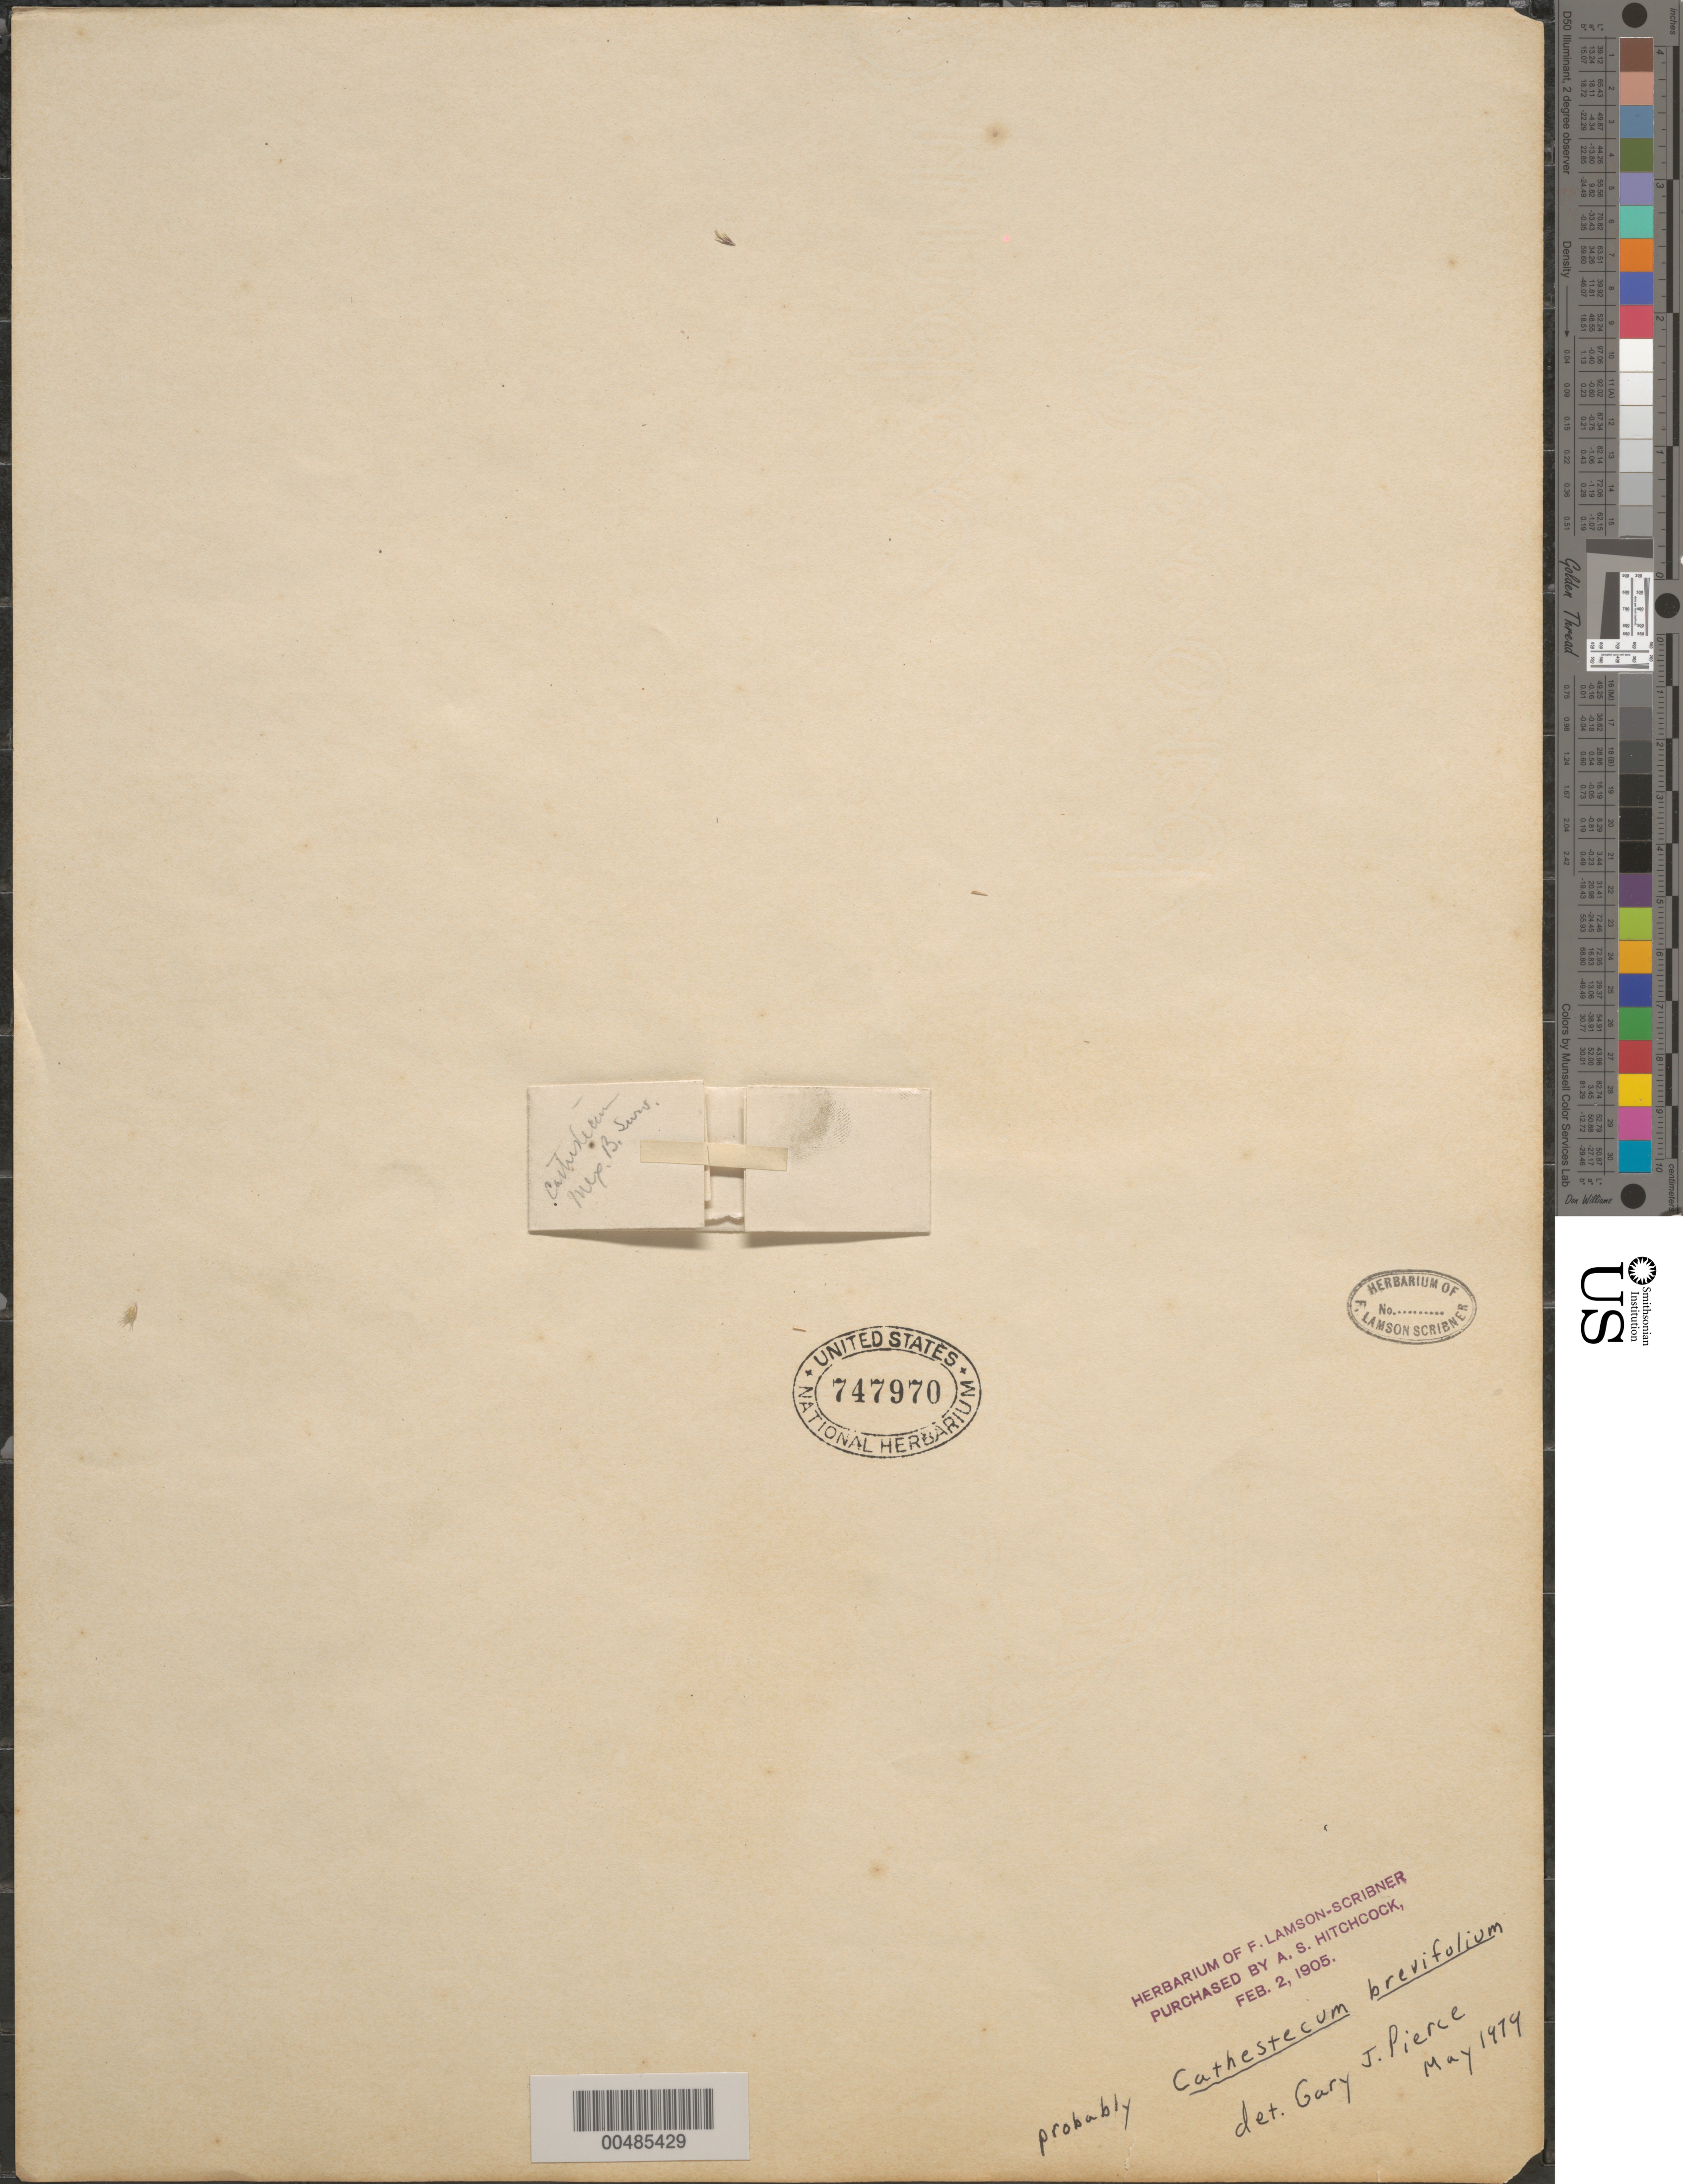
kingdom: Plantae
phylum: Tracheophyta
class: Liliopsida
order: Poales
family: Poaceae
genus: Cathestecum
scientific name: Cathestecum brevifolium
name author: Swallen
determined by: Pierce, G. J.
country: Mexico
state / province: Durango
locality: San Ramon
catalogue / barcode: US 747970